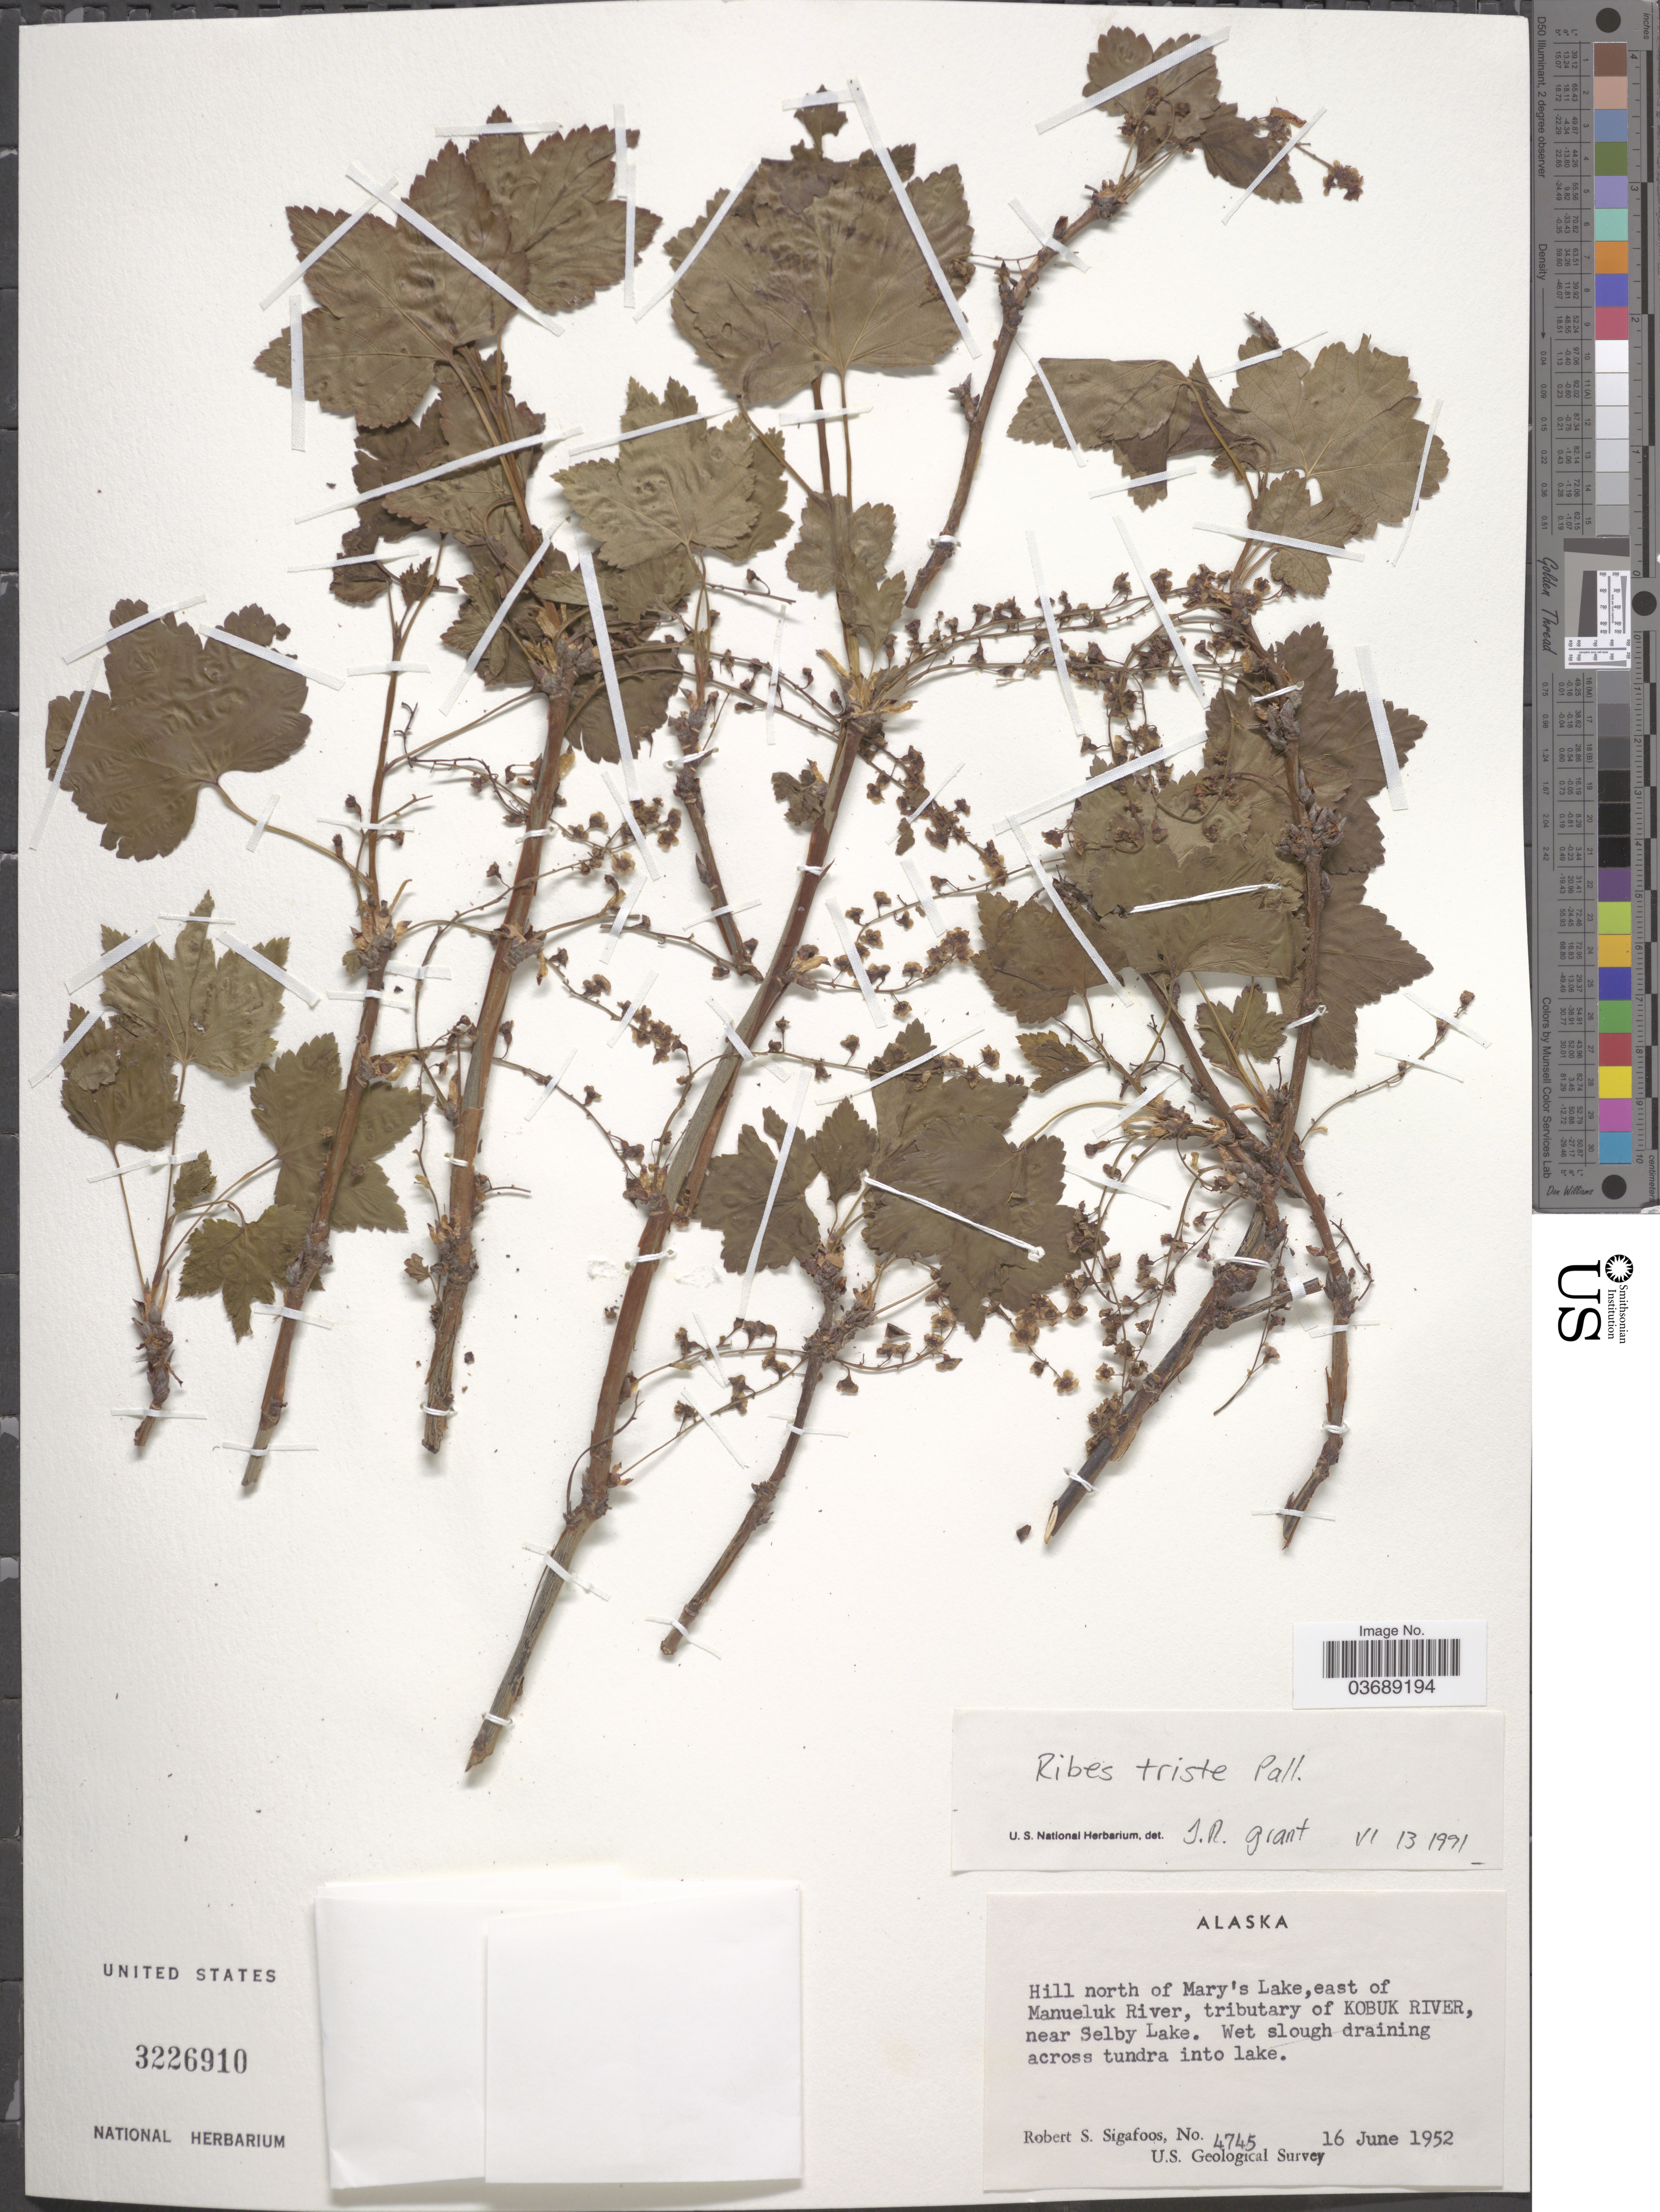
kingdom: Plantae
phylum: Tracheophyta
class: Magnoliopsida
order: Saxifragales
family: Grossulariaceae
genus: Ribes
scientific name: Ribes triste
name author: Pall.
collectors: R. Sigafoos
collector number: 4745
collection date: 1952-06-16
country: United States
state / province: Alaska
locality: Hill north of Mary's Lake, east of Manueluk River, tributary of Kobuk River, near Selby Lake.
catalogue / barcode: US 3226910